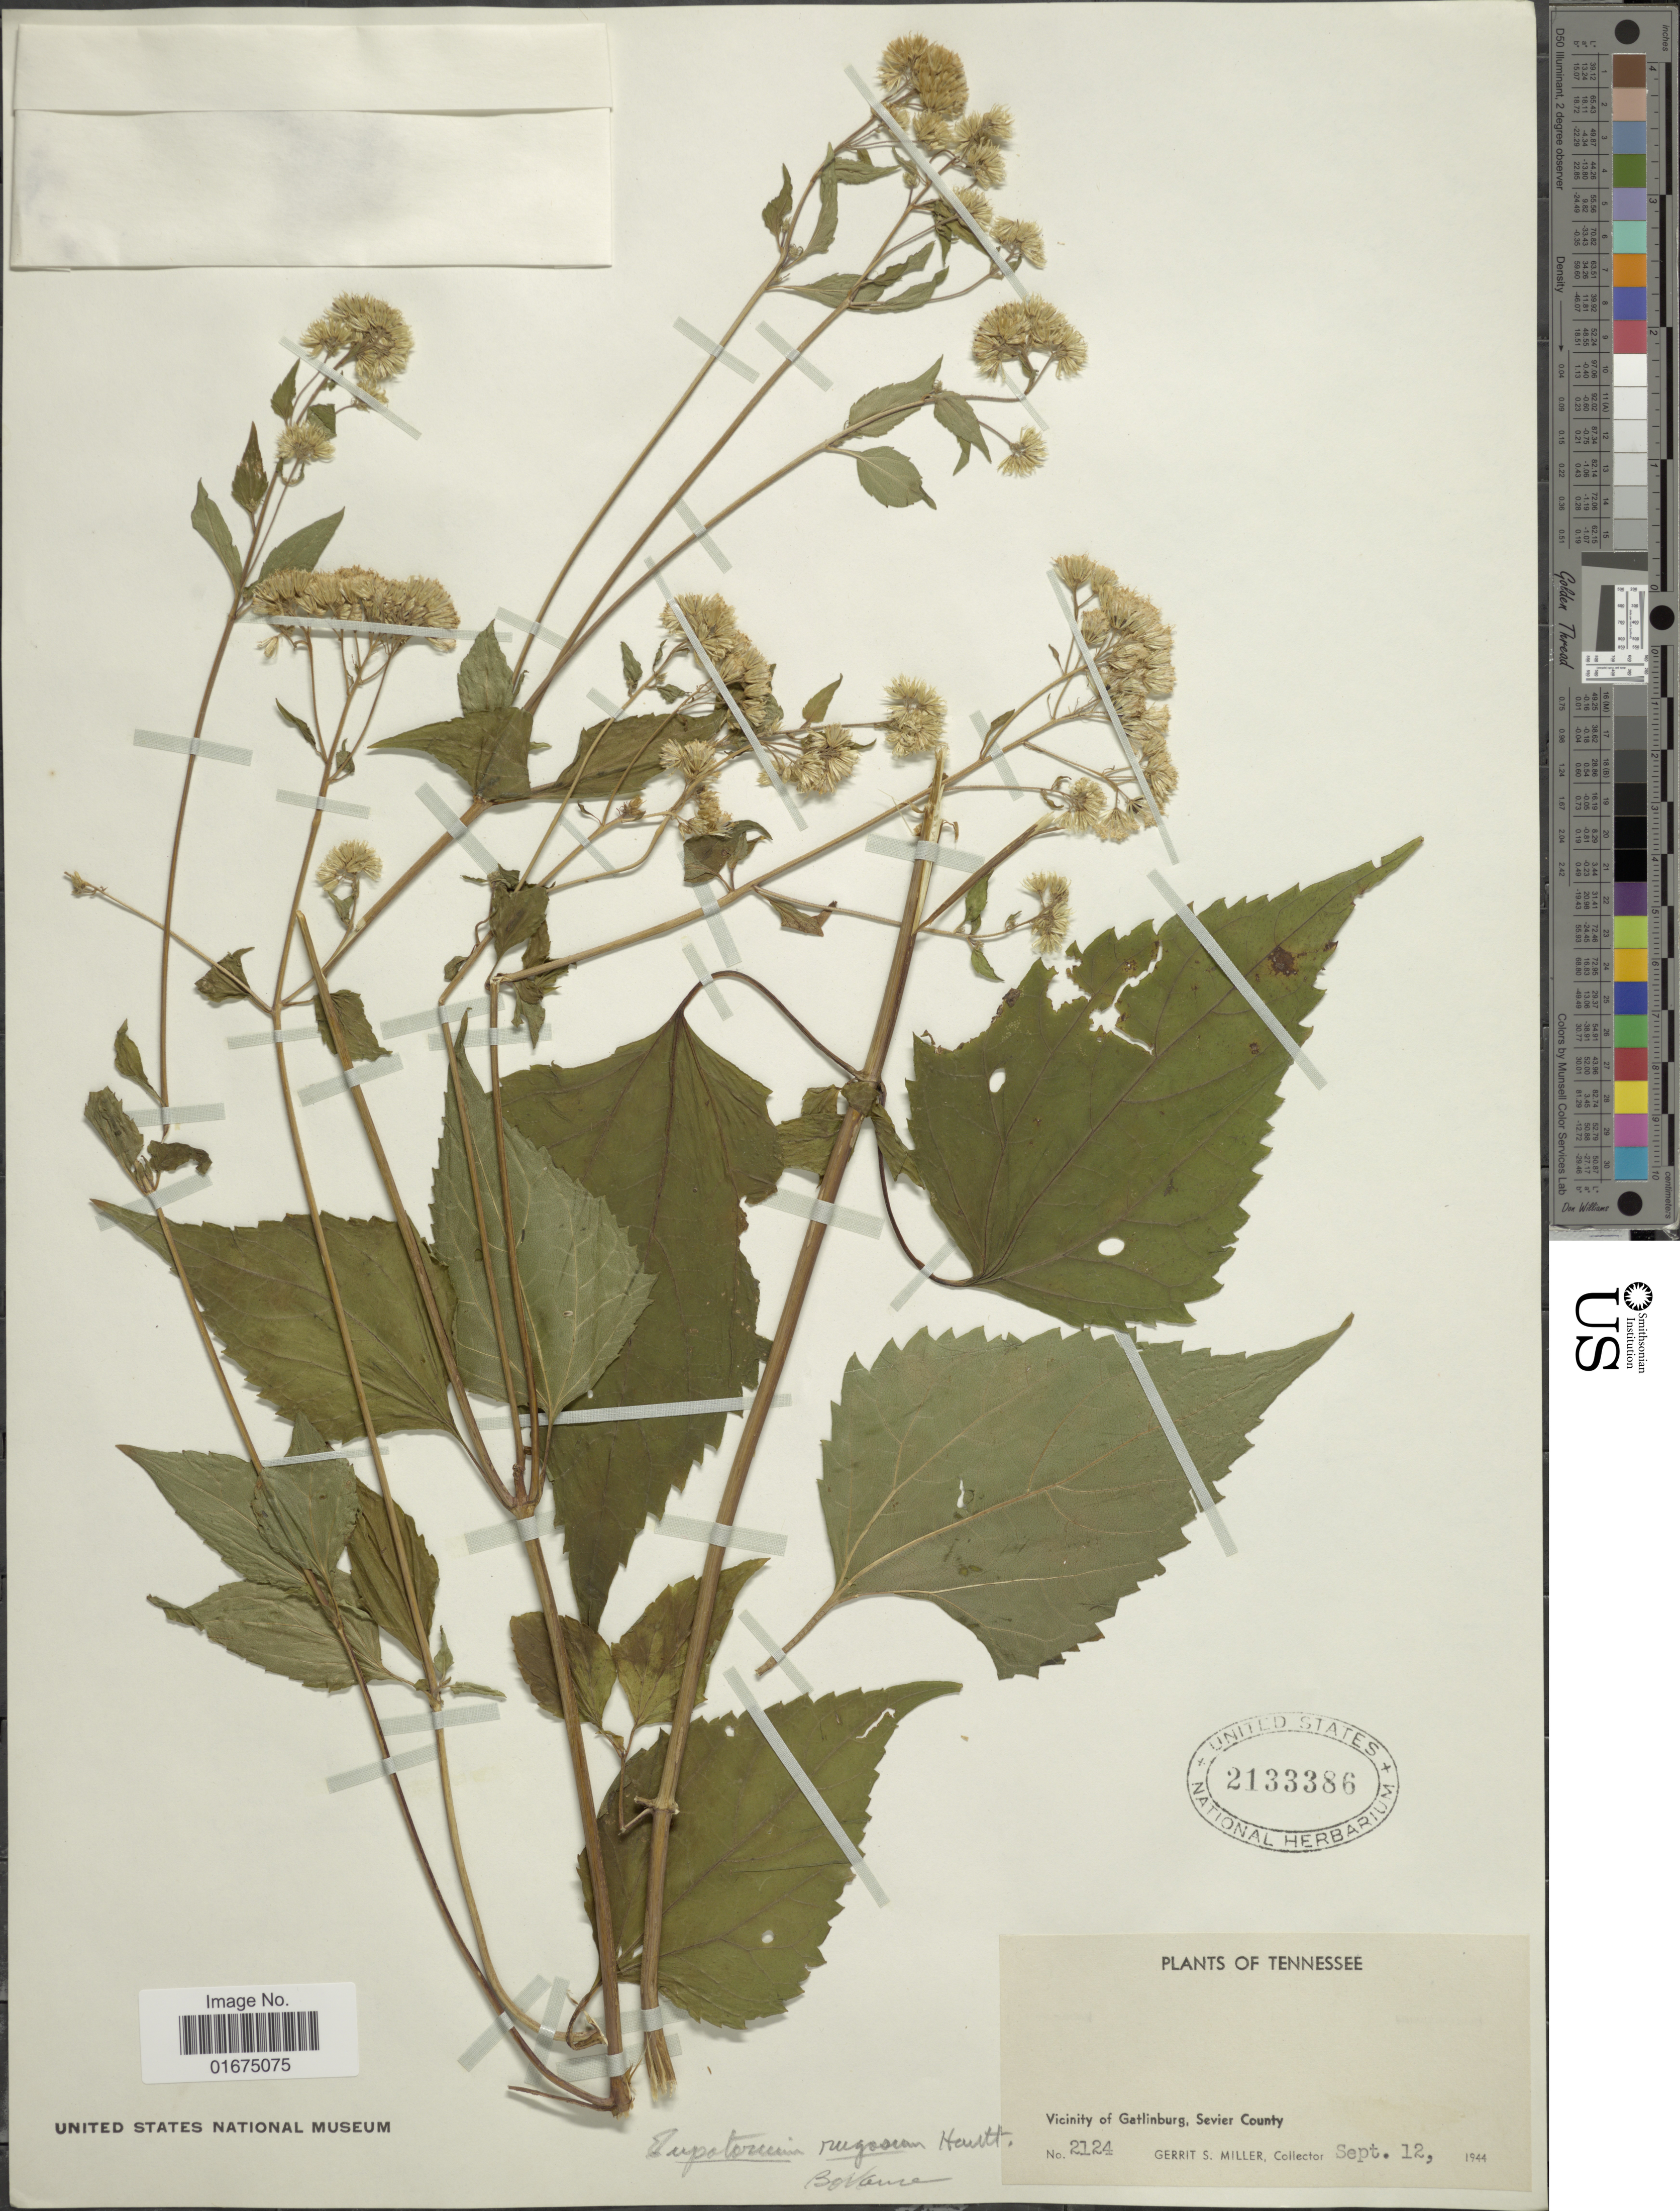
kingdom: Plantae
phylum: Tracheophyta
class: Magnoliopsida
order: Asterales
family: Asteraceae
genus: Ageratina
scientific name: Ageratina altissima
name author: (L.) R.M. King & H. Rob.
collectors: G. S. Miller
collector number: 2124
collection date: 1944-09-12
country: United States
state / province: Tennessee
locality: Vicinity of Gatlinburg, Sevier County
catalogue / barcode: US 2133386